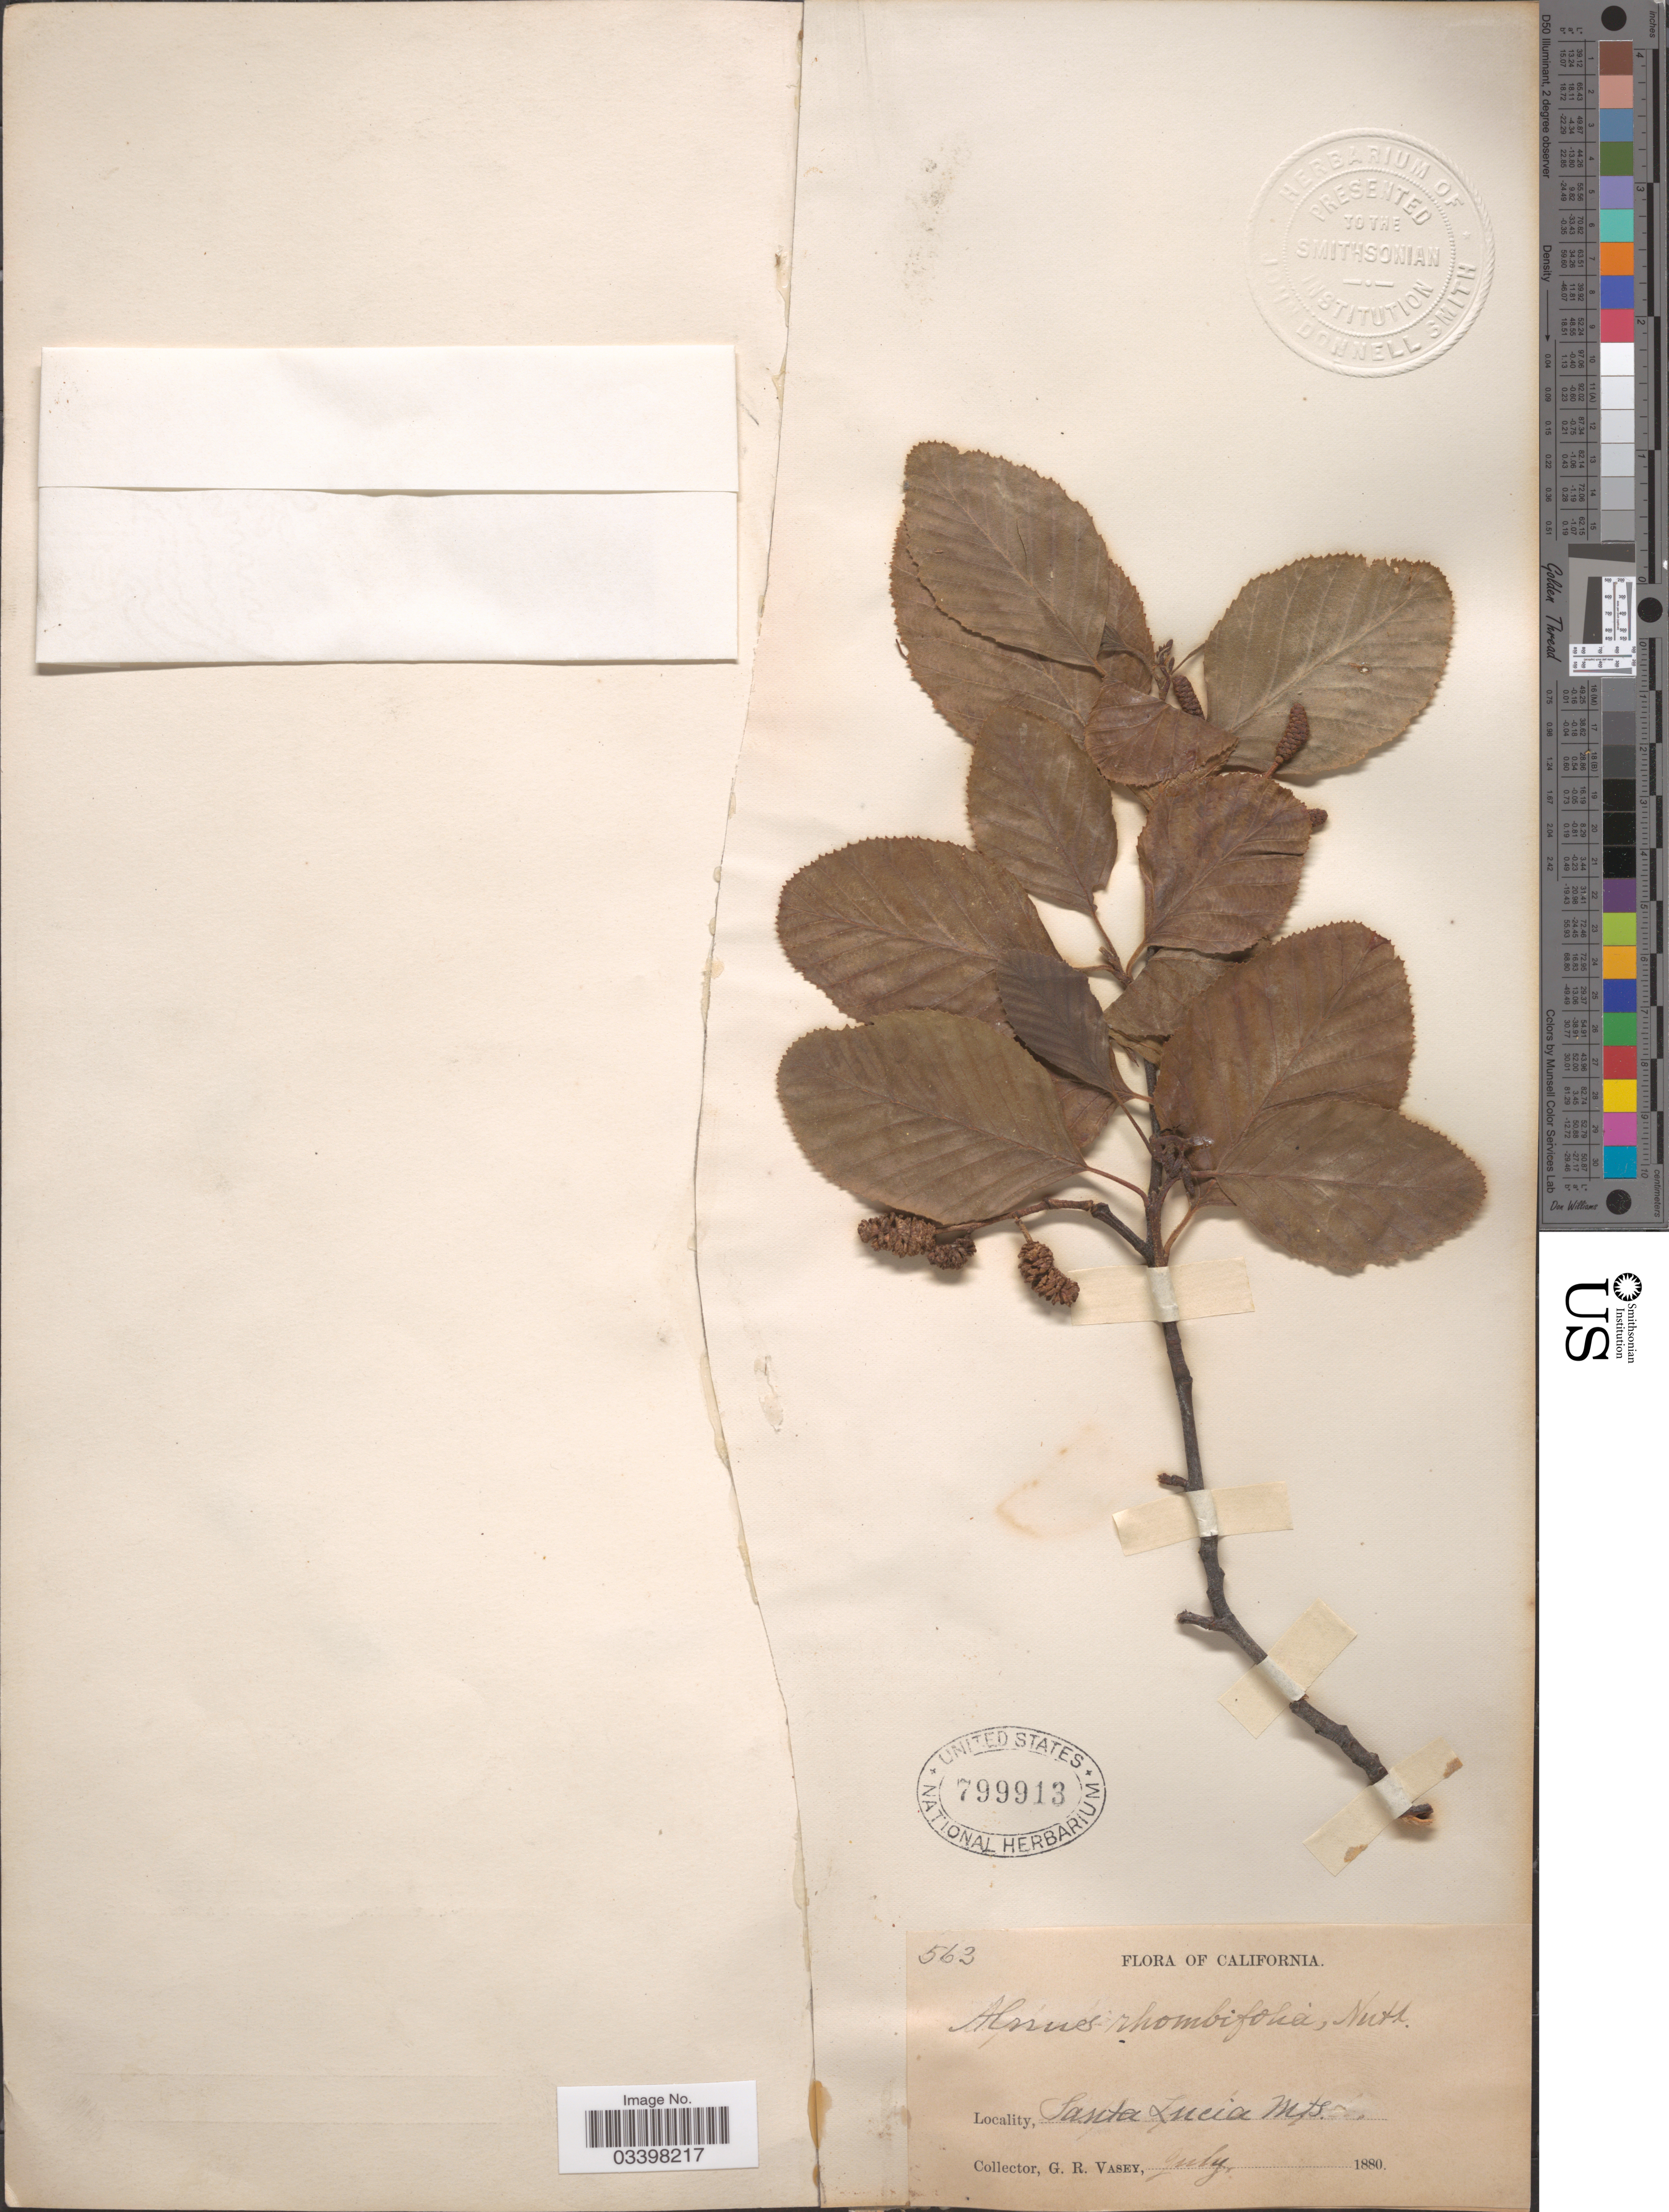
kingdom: Plantae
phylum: Tracheophyta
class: Magnoliopsida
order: Fagales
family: Betulaceae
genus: Alnus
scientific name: Alnus rhombifolia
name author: Nutt.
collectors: G. R. Vasey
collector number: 563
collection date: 1880-07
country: United States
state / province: California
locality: Santa Lucia Mts.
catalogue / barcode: US 799913